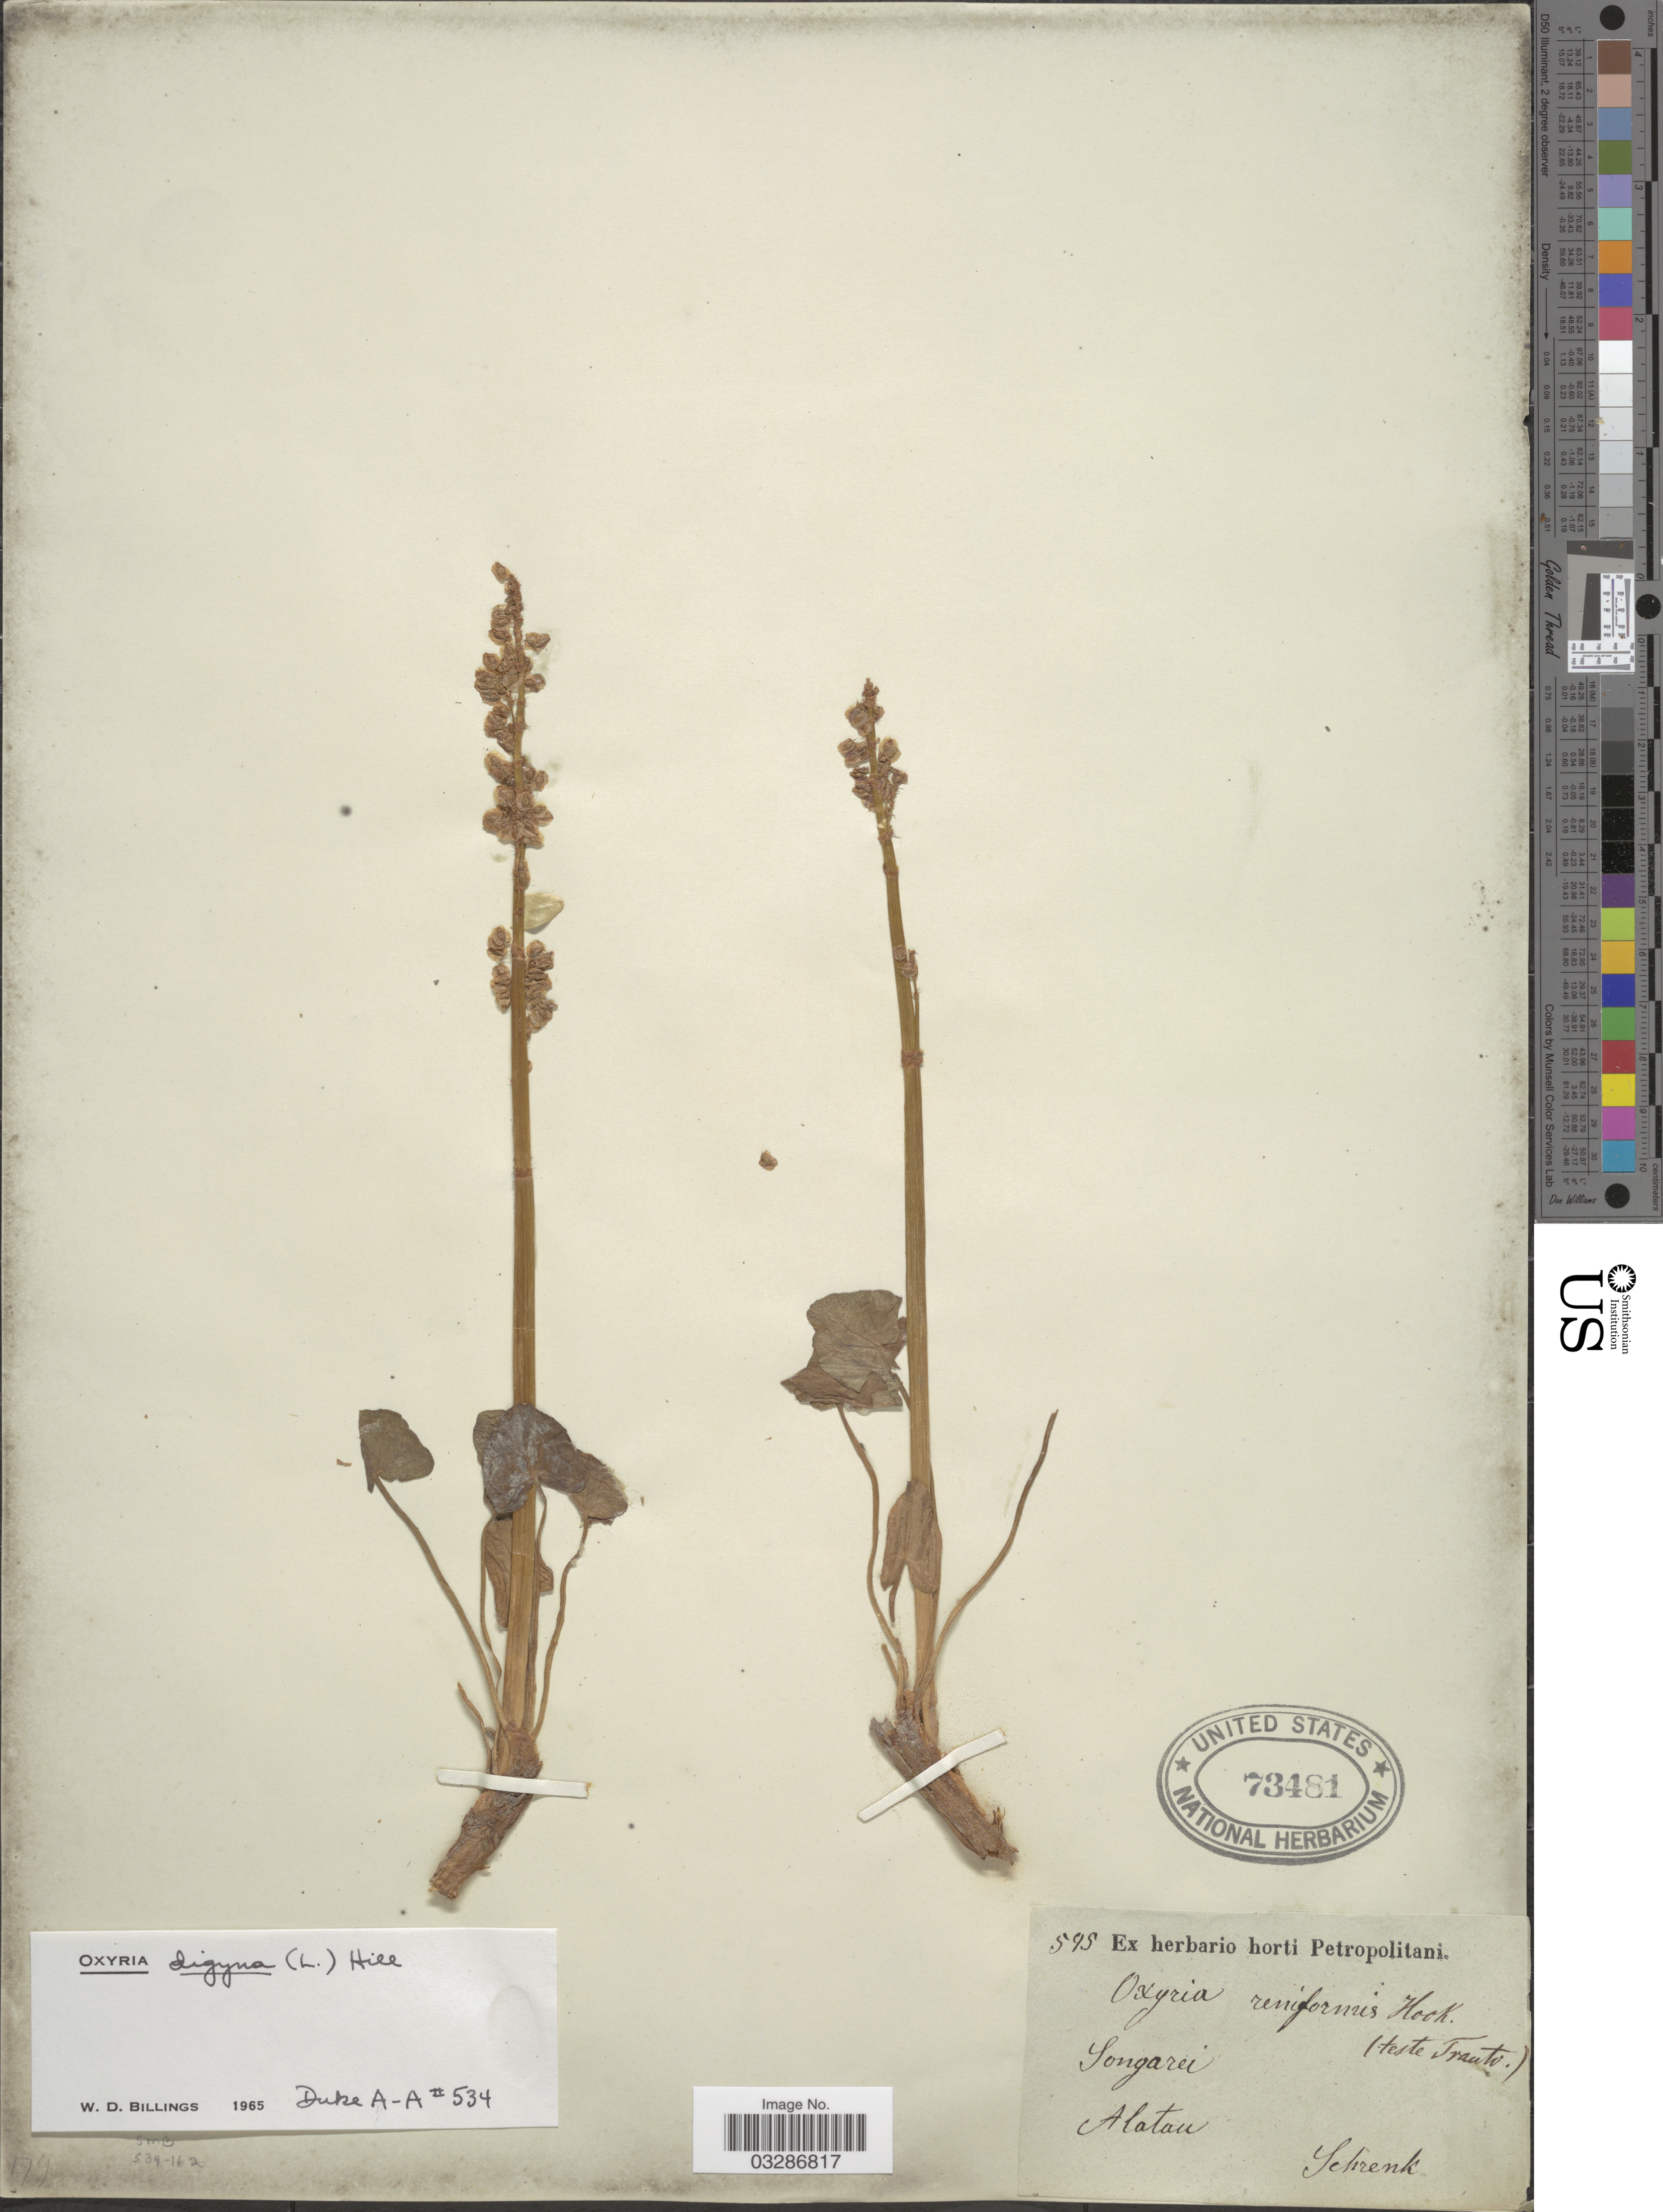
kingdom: Plantae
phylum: Tracheophyta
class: Magnoliopsida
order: Caryophyllales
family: Polygonaceae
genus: Oxyria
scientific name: Oxyria digyna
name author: (L.) Hill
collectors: A.G. Schrenk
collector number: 595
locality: Songarei, Alatau.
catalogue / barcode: US 73481